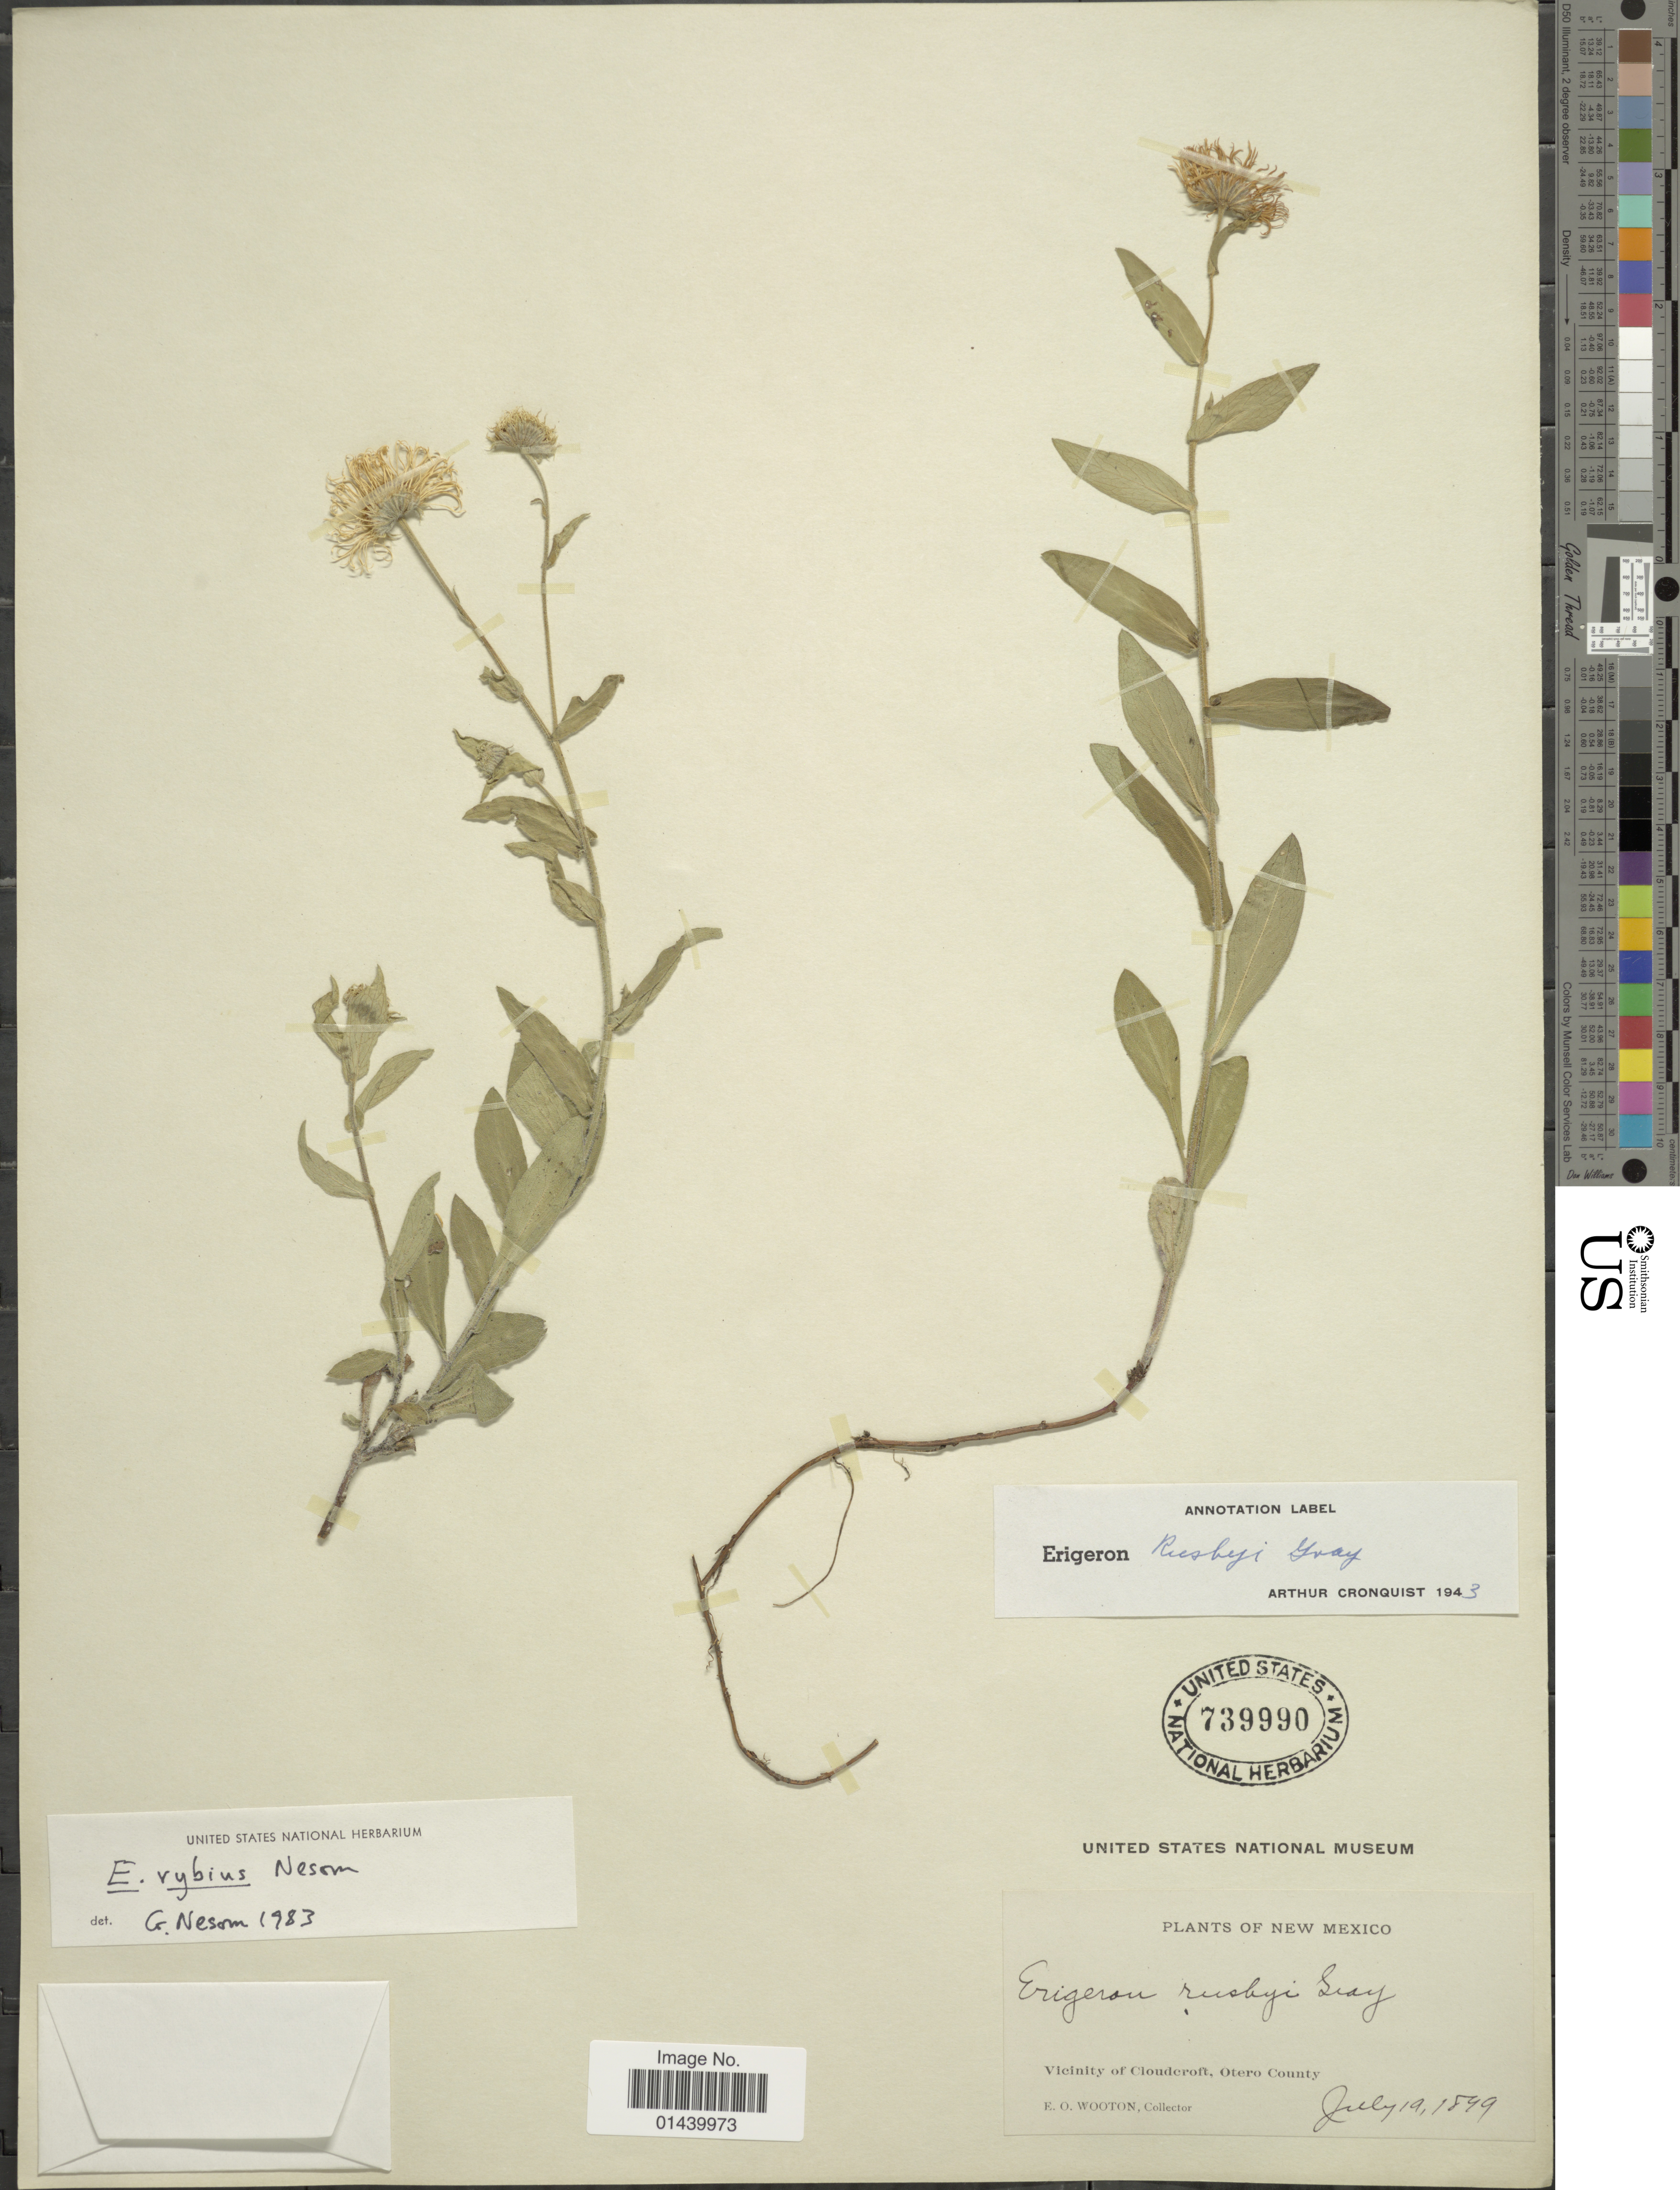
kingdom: Plantae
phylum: Tracheophyta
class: Magnoliopsida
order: Asterales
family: Asteraceae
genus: Erigeron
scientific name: Erigeron rybius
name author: G.L. Nesom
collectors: E. O. Wooton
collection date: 1849-07-19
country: United States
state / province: New Mexico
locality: Vicinity of Cloudcroft, Otero County,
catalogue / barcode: US 739990